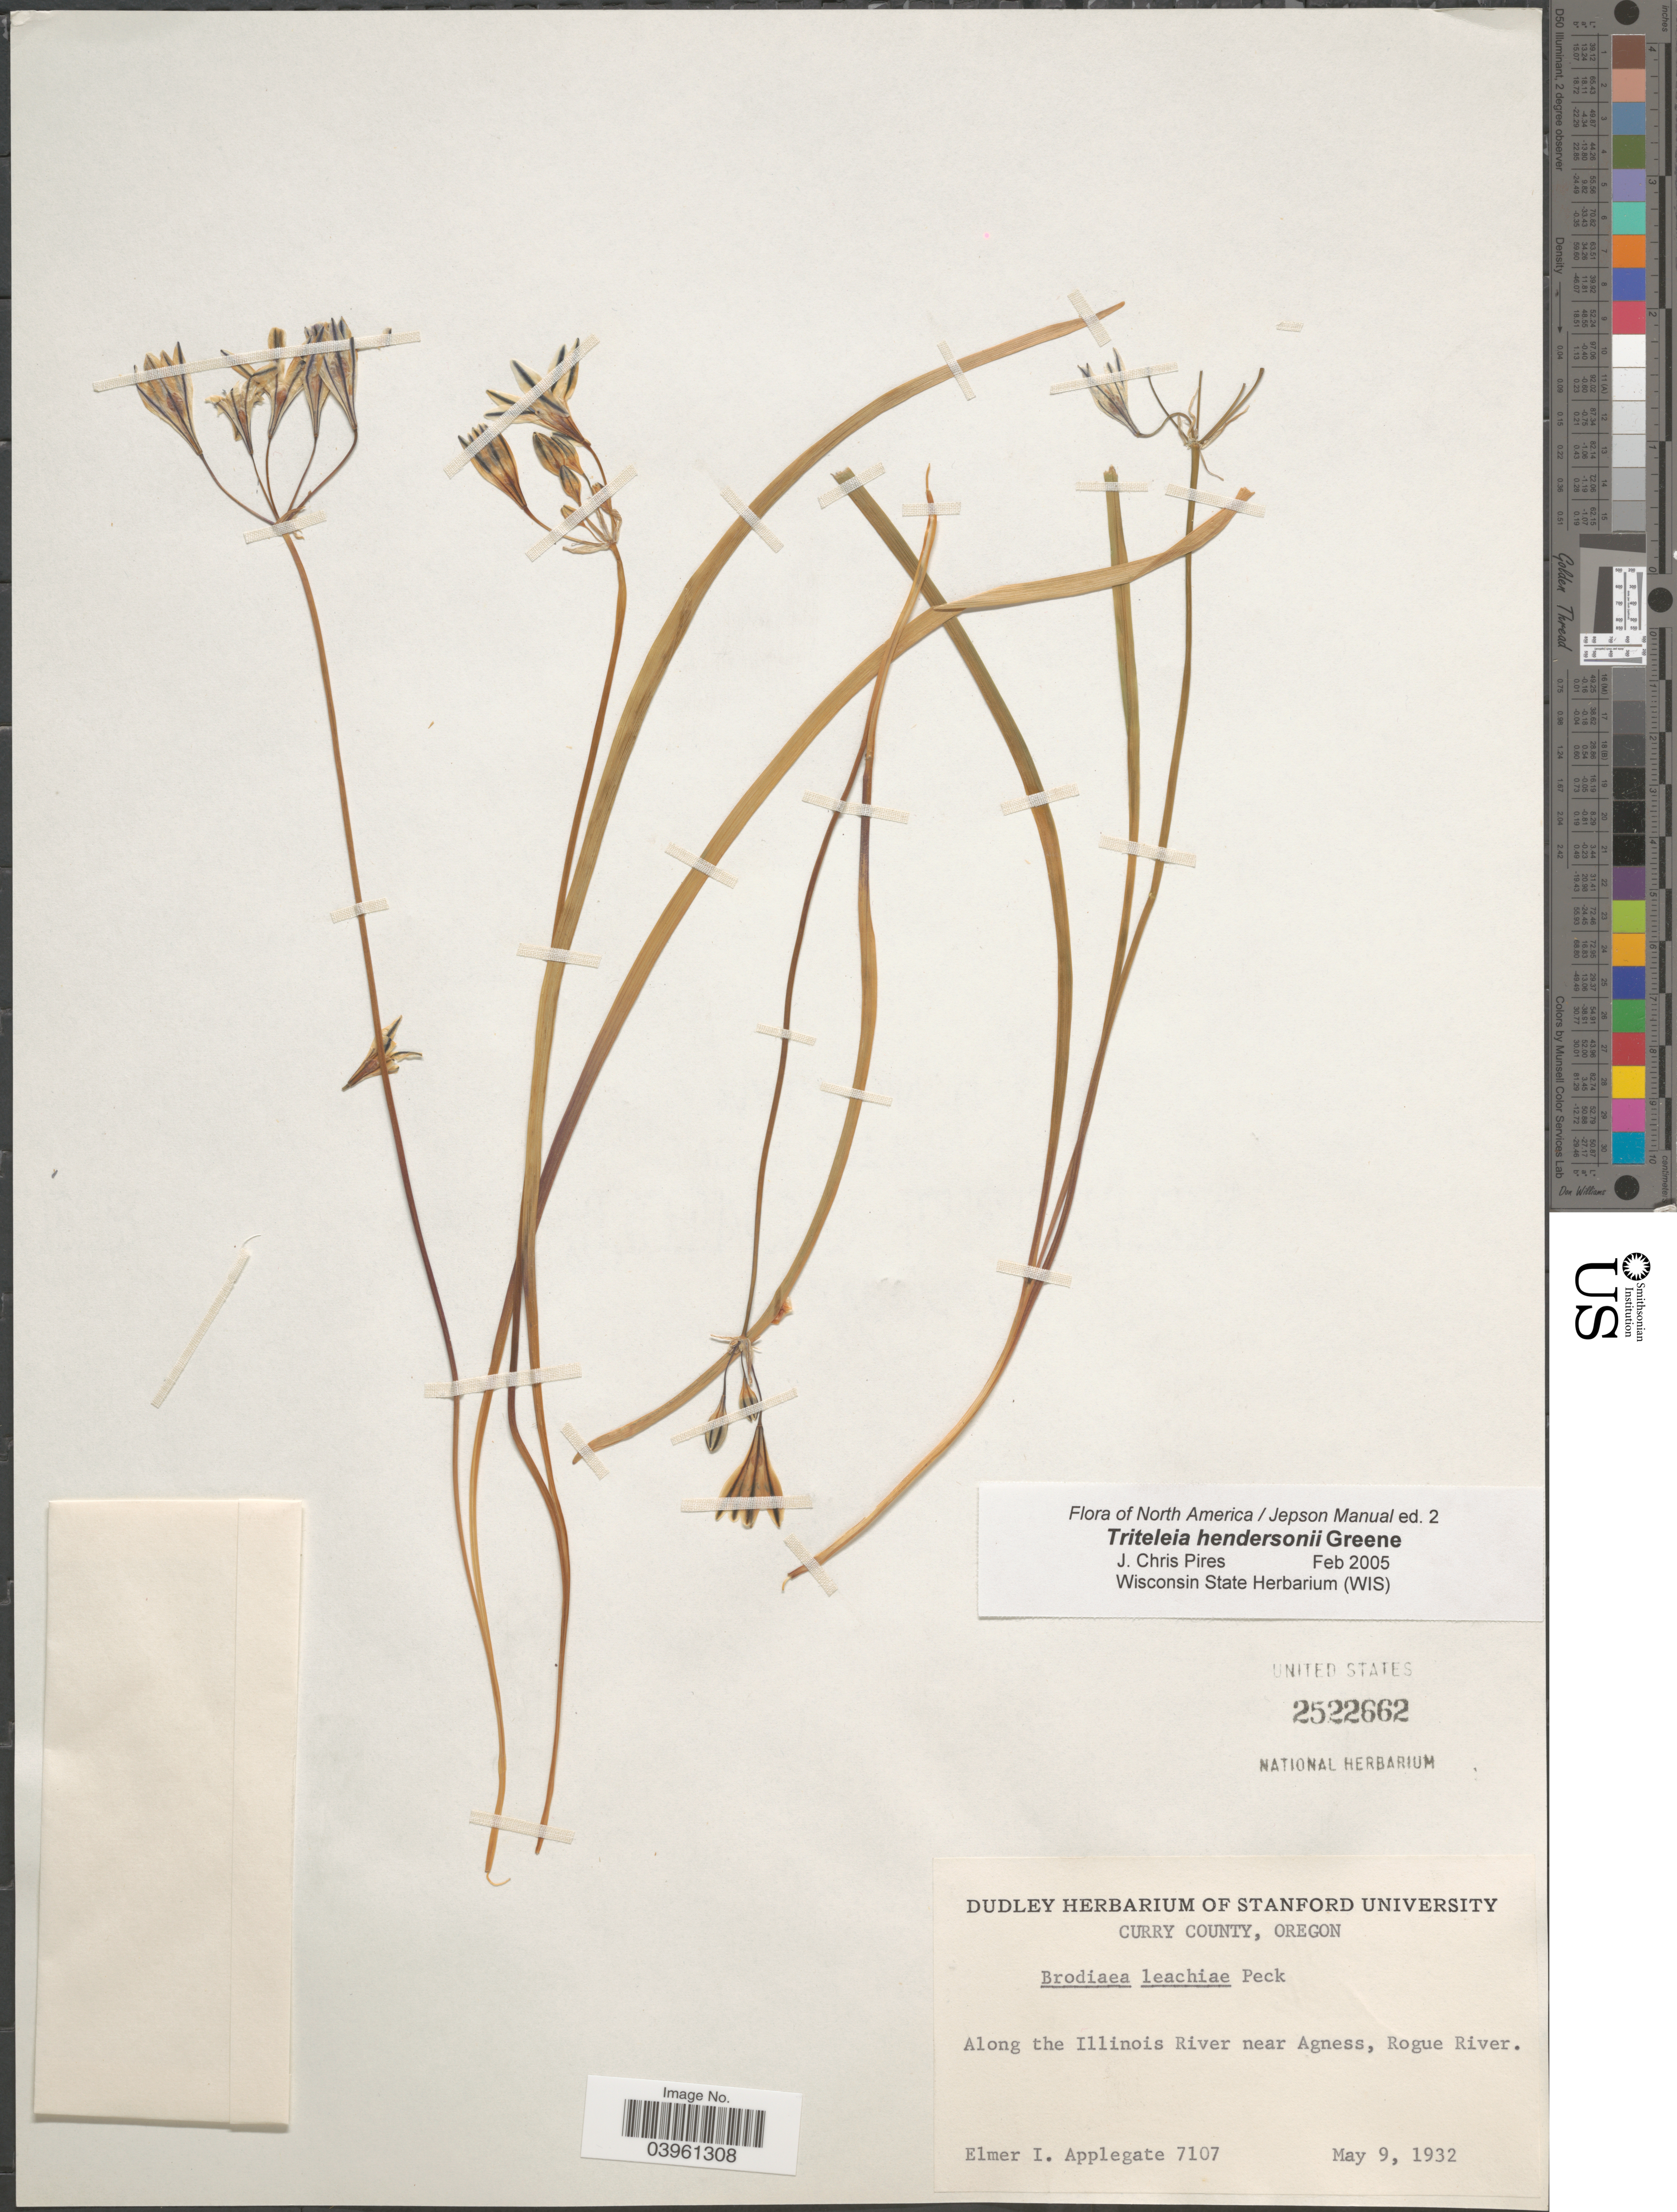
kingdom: Plantae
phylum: Tracheophyta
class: Liliopsida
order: Asparagales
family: Asparagaceae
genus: Triteleia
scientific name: Triteleia hendersonii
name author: Greene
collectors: E. I. Applegate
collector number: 7107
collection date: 1932-05-09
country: United States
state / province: Oregon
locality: Curry County. Along the Illinois River near Agness, Rogue River.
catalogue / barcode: US 2522662